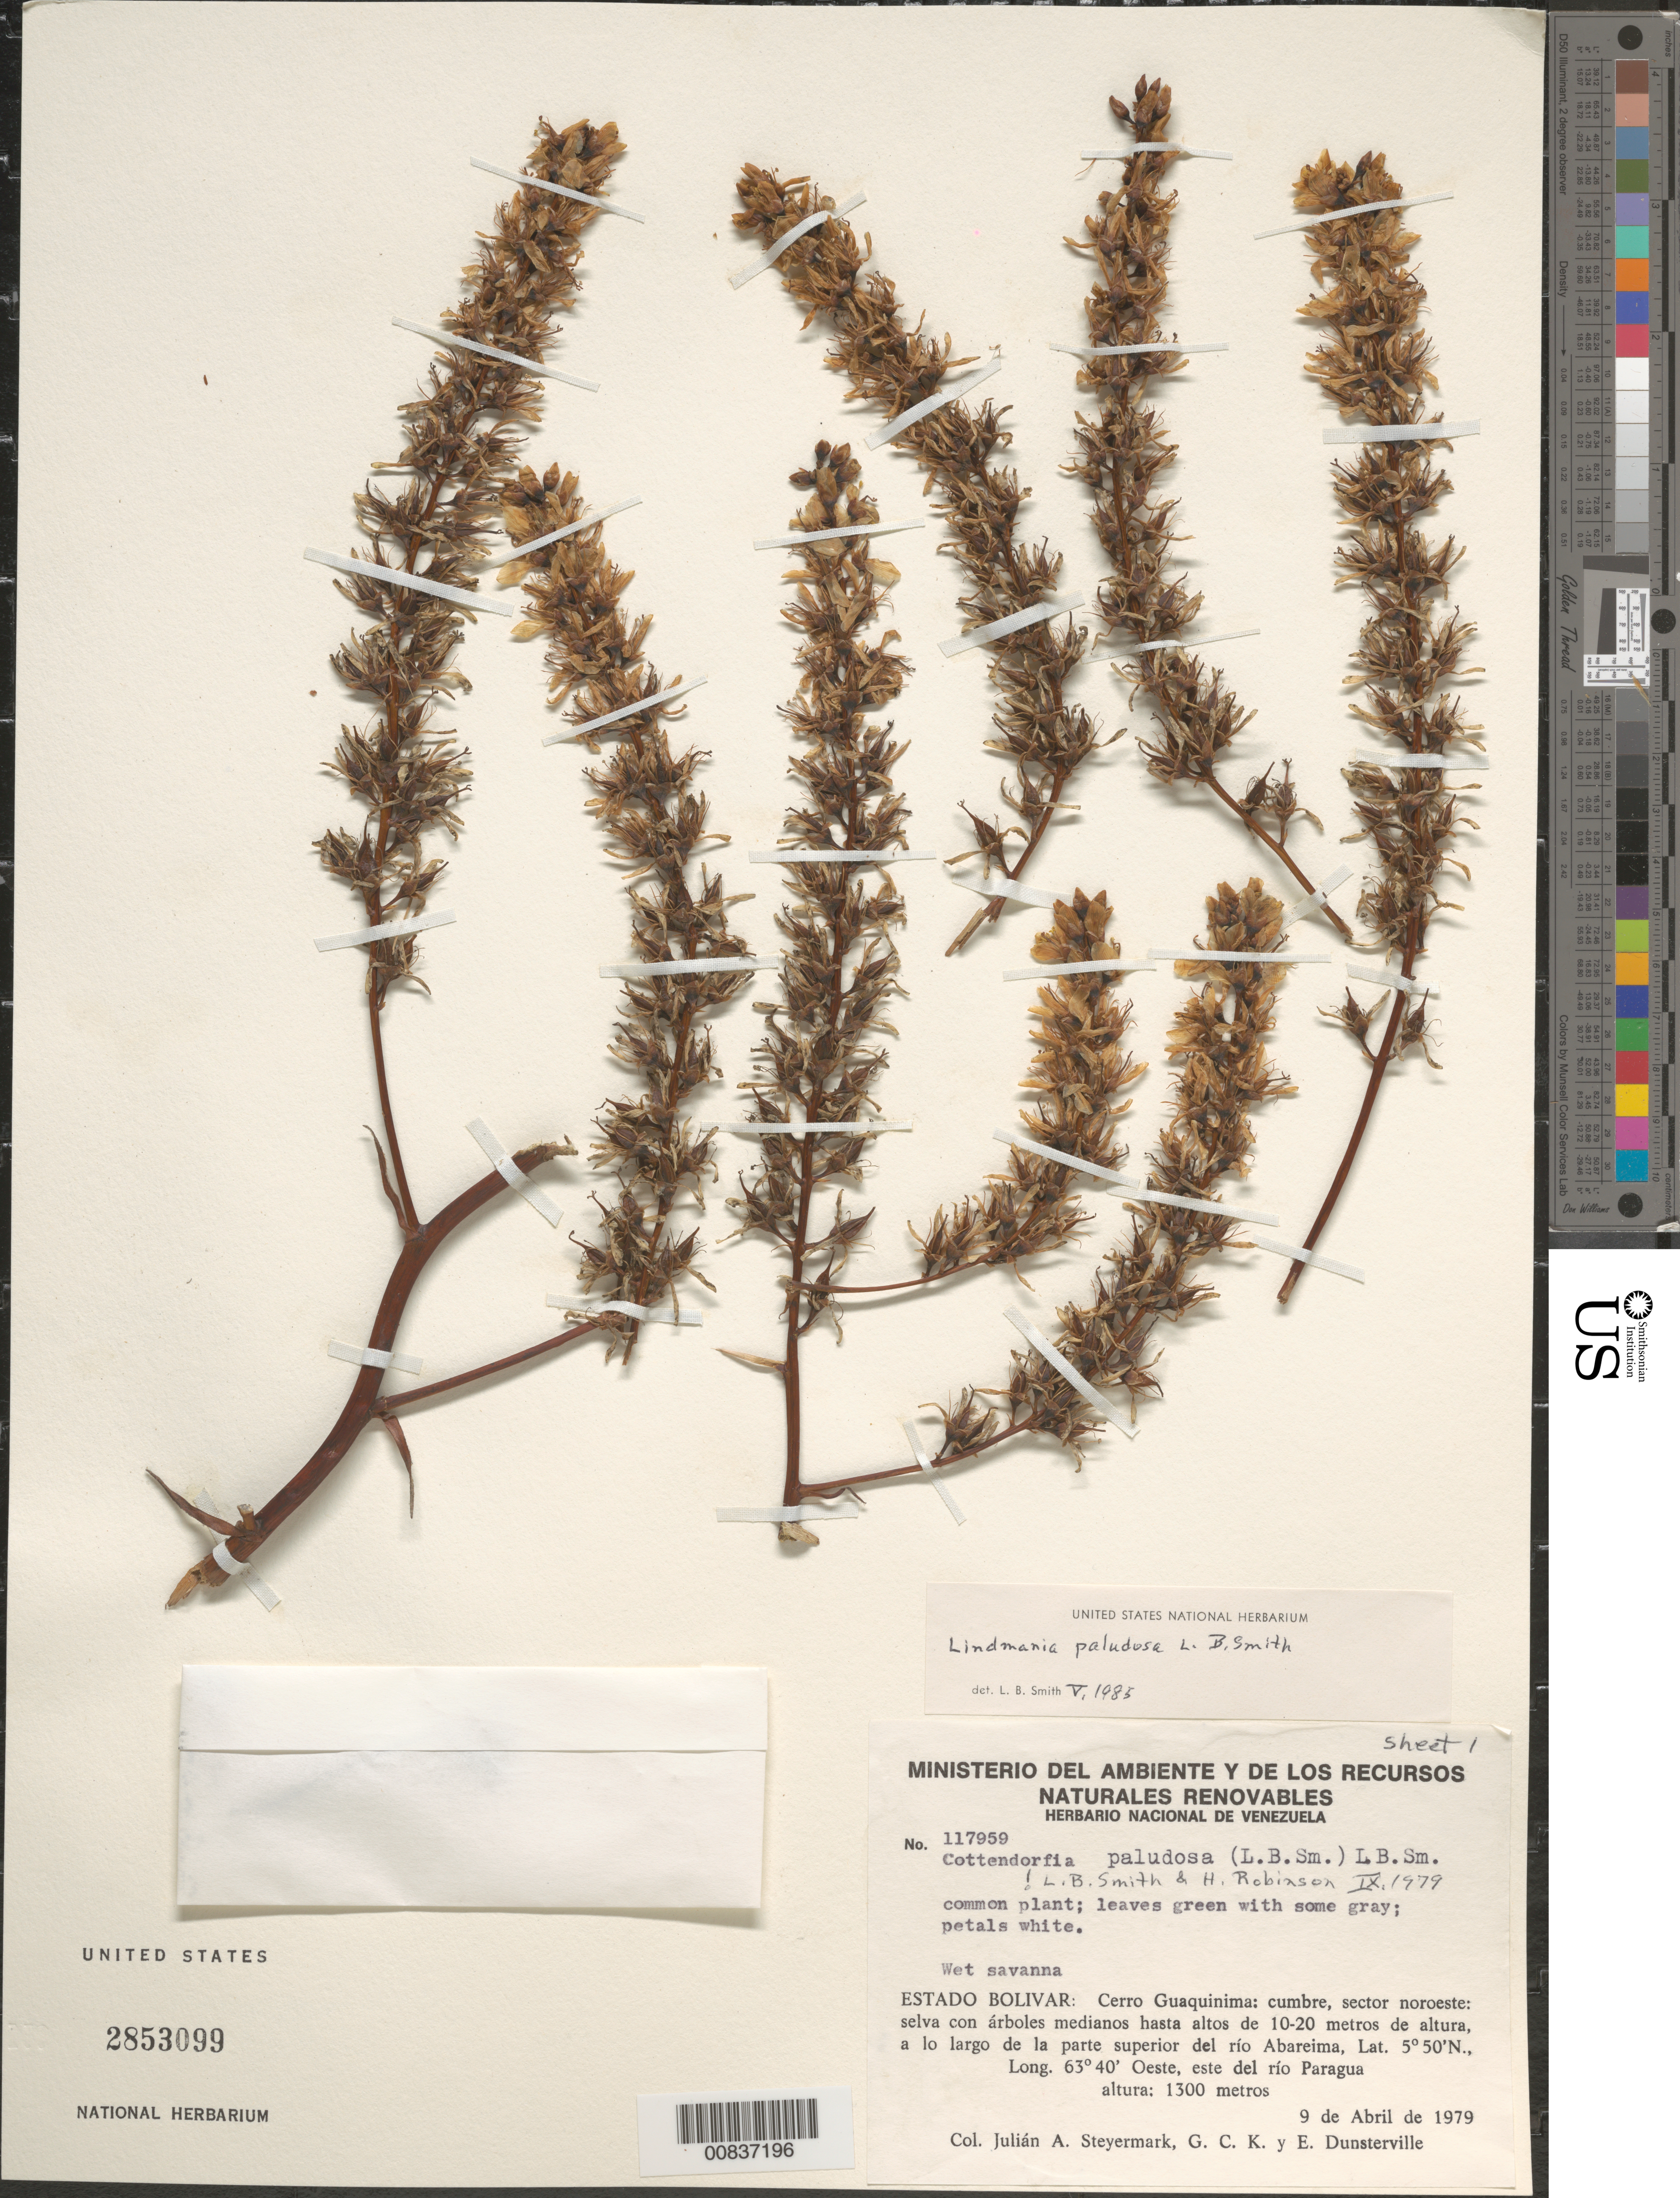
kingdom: Plantae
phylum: Tracheophyta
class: Liliopsida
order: Poales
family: Bromeliaceae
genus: Lindmania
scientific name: Lindmania paludosa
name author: L.B. Sm.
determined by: Smith, Lyman B., (US), NMNH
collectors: J. Steyermark, G. C. K. Dunsterville & E. Dunsterville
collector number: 117959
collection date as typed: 9-Apr-79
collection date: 1979-04-09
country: Venezuela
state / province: Bolívar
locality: Cerro Guaiquinima, cumbre, sector noroeste, Río Abareima, oeste-este del Río Paragua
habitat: Selva con árboles medianos hasta altos de 10-20 metros de altura, a lo largo de la parte superior del río; wet savanna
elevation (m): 1300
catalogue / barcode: US 2853099